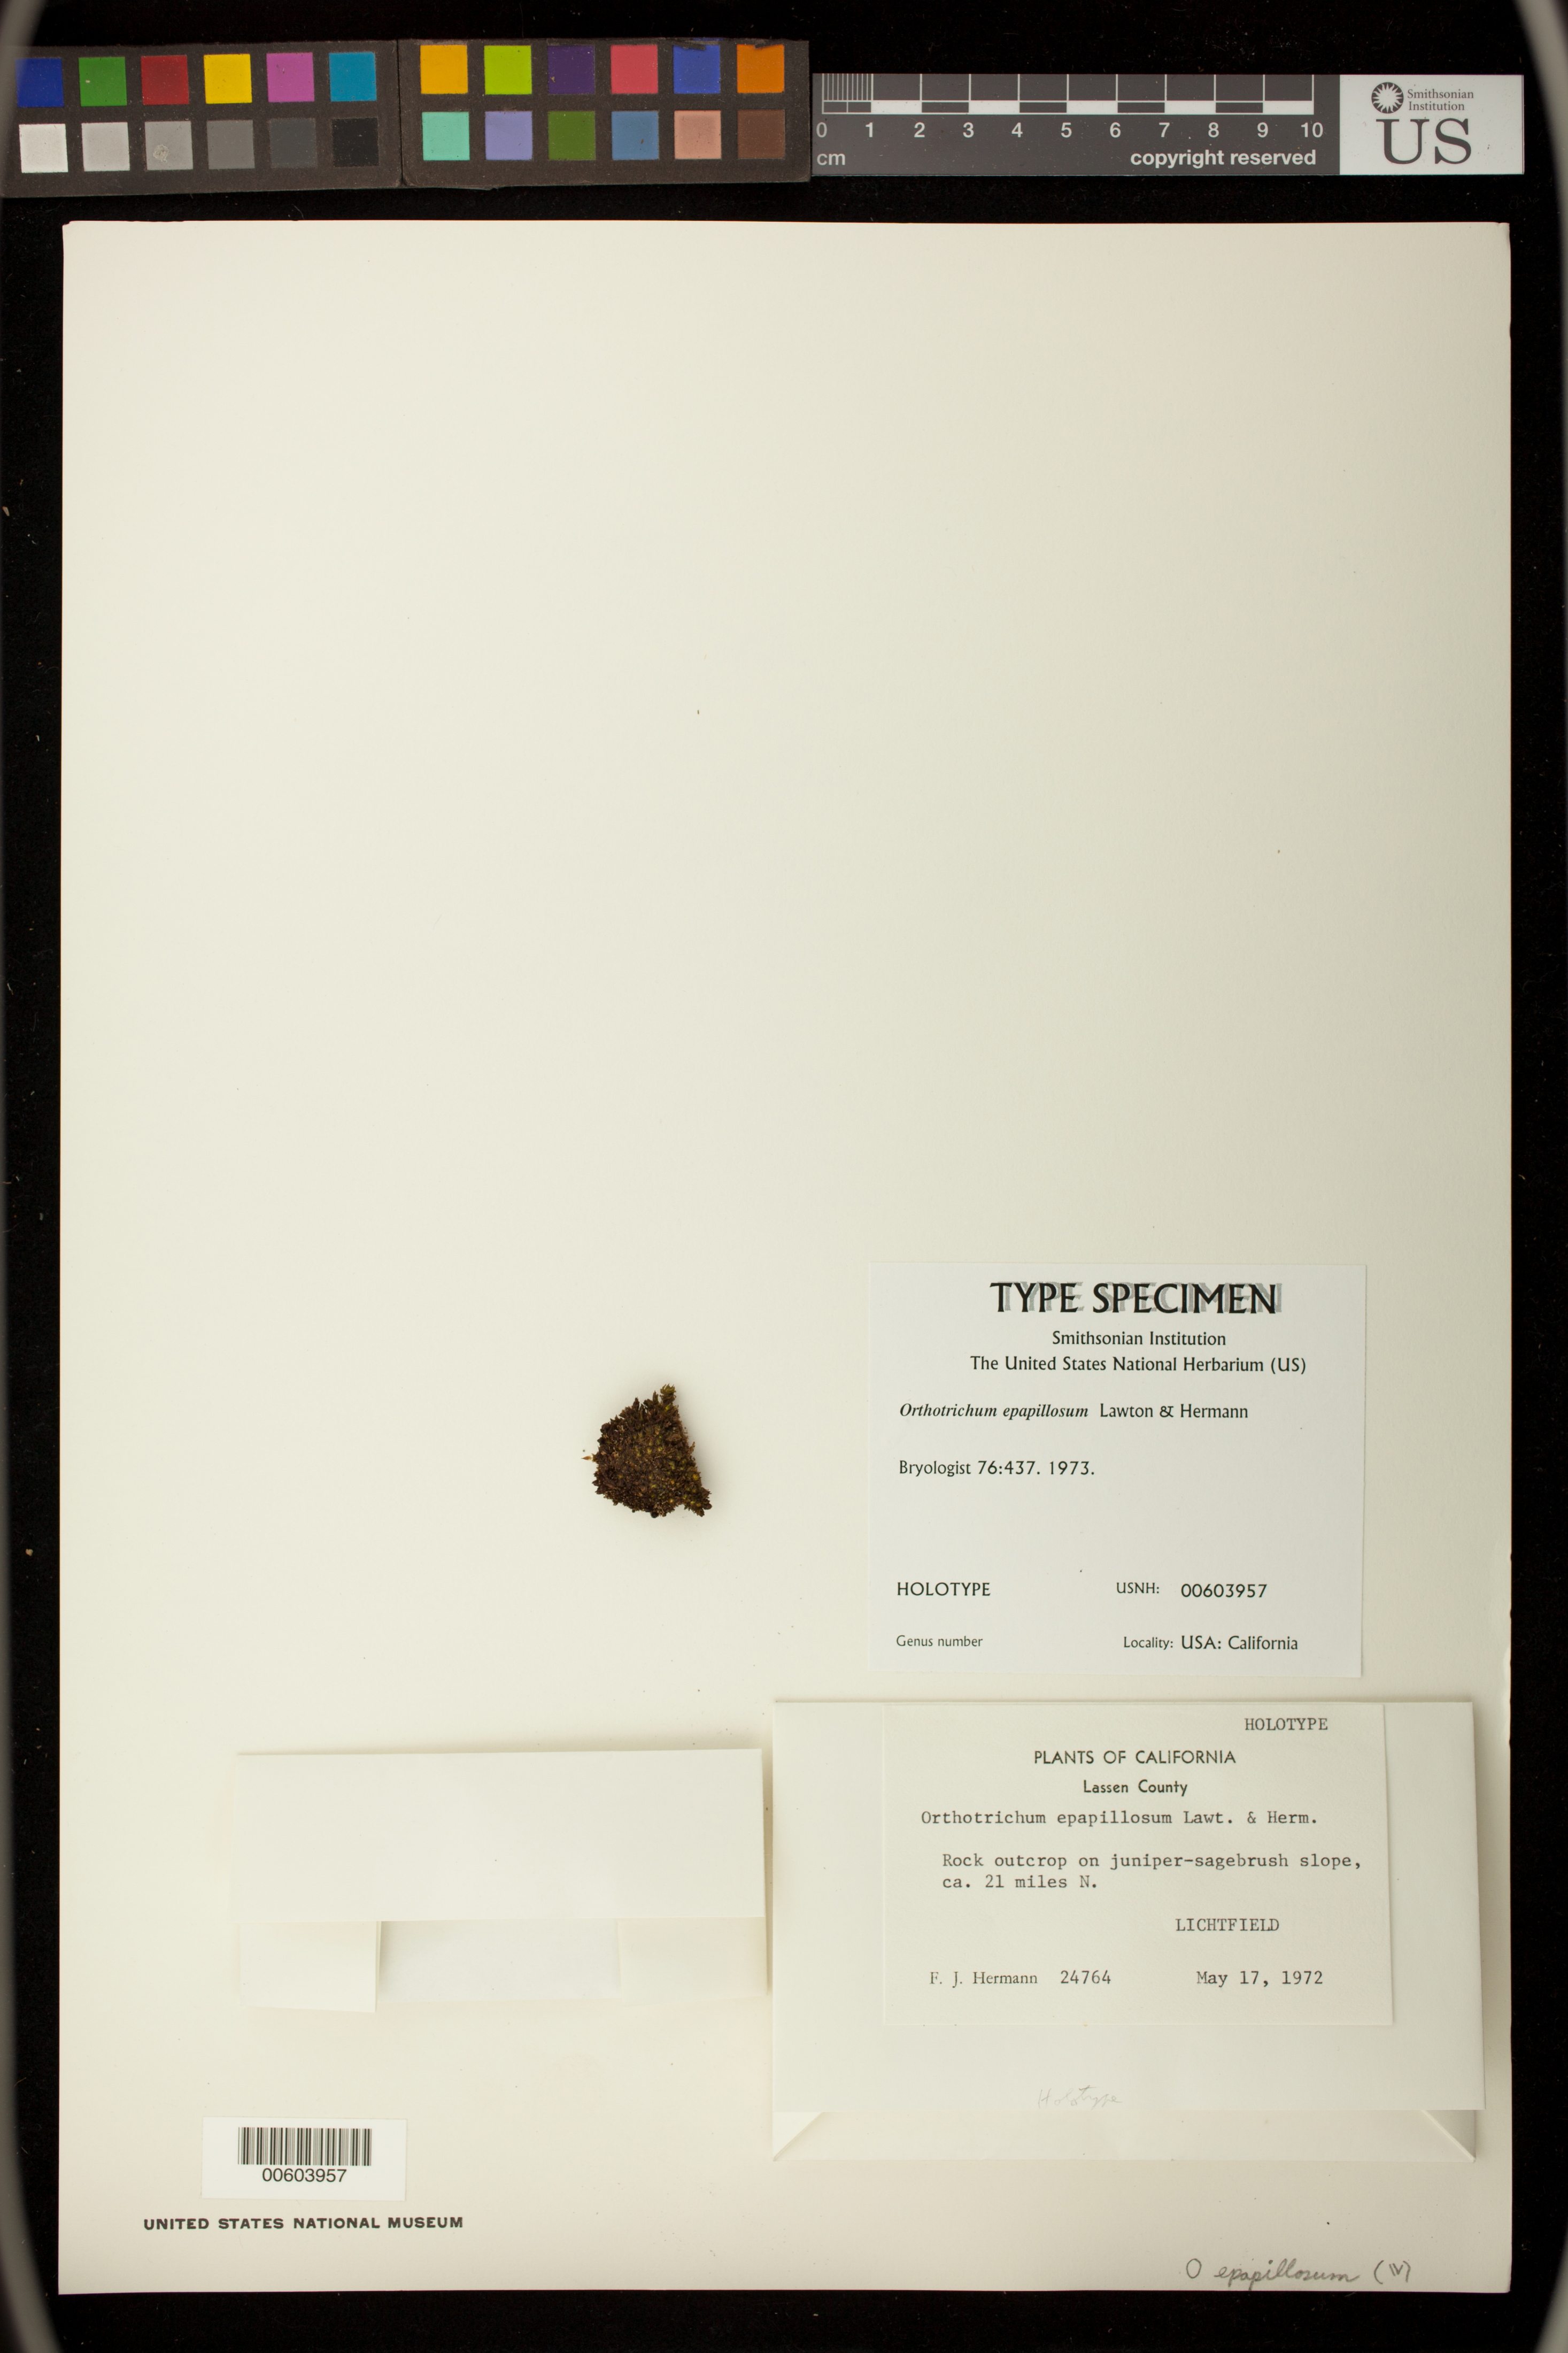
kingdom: Plantae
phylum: Bryophyta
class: Bryopsida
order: Orthotrichales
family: Orthotrichaceae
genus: Orthotrichum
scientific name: Orthotrichum epapillosum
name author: E. Lawton & F.J. Herm.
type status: Holotype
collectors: F. J. Hermann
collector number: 24764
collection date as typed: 17 May 1972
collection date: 1972-05-17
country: United States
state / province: California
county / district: Lassen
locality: Ca. 21 mi N of Litchfield.